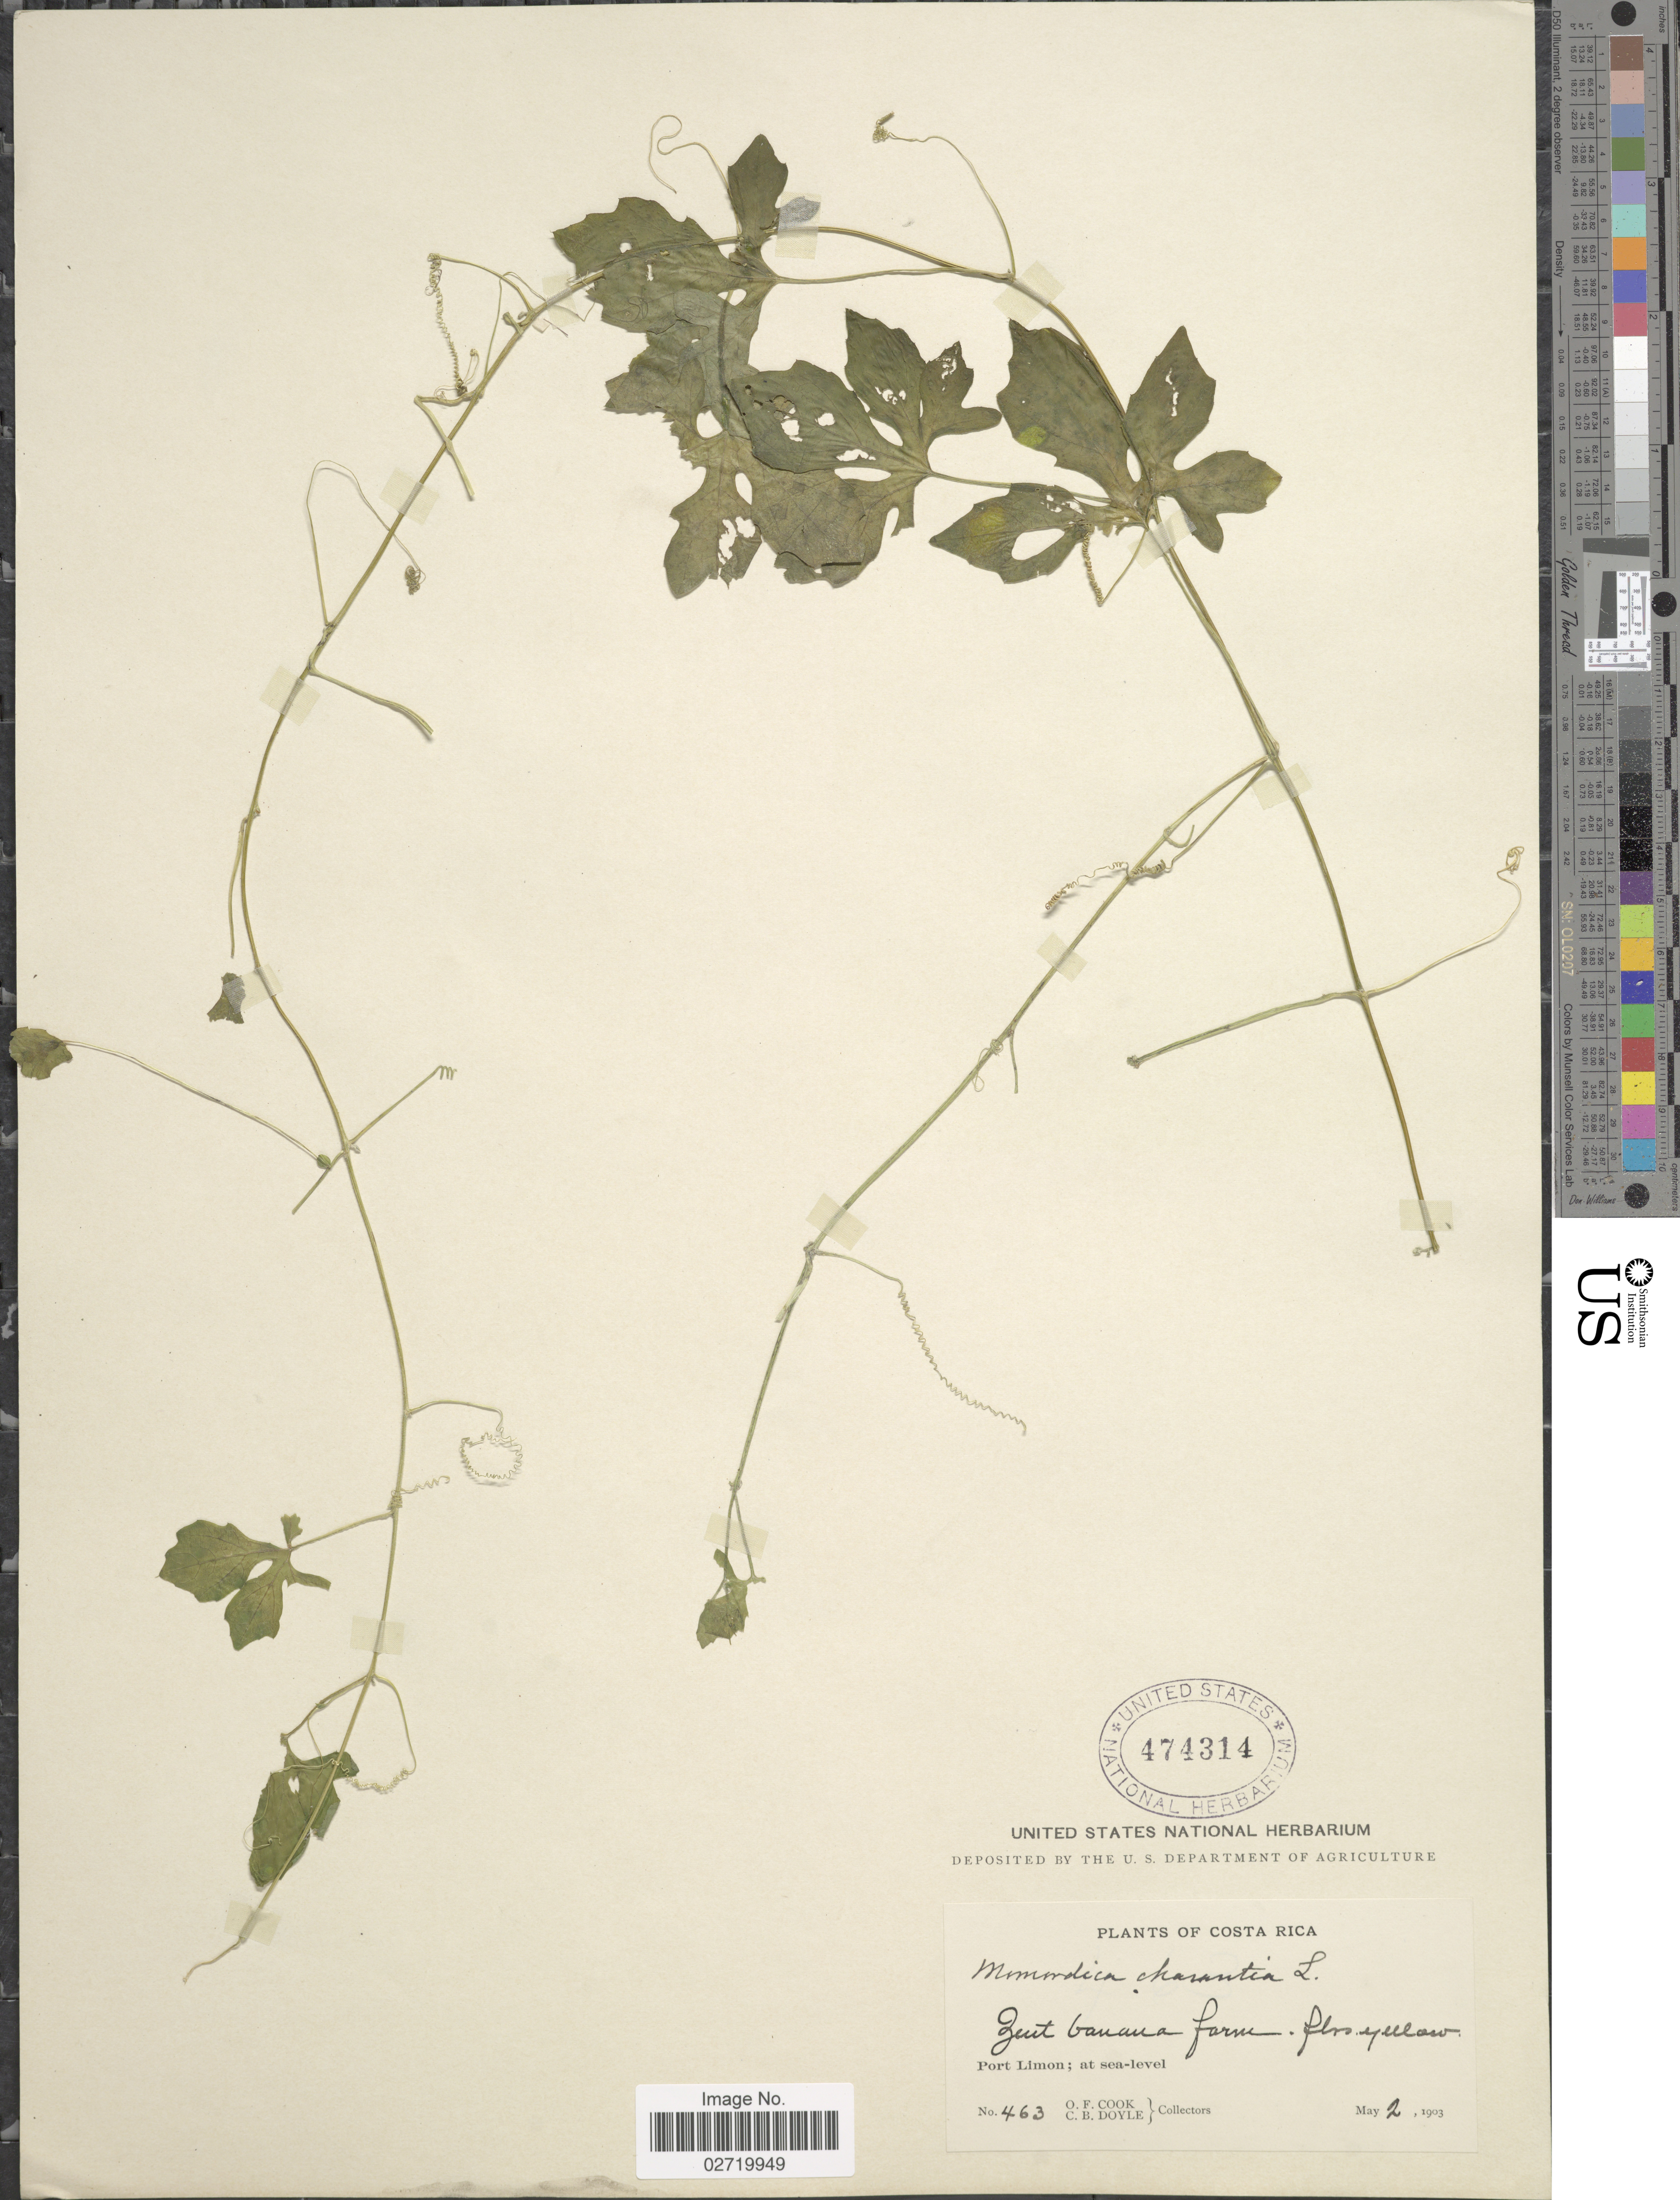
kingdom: Plantae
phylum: Tracheophyta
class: Magnoliopsida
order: Cucurbitales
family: Cucurbitaceae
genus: Momordica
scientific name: Momordica charantia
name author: L.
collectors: O. F. Cook & C. Doyle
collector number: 463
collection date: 1903-05-02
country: Costa Rica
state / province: Limón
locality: Zent banana farm, Port Limon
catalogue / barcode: US 474314